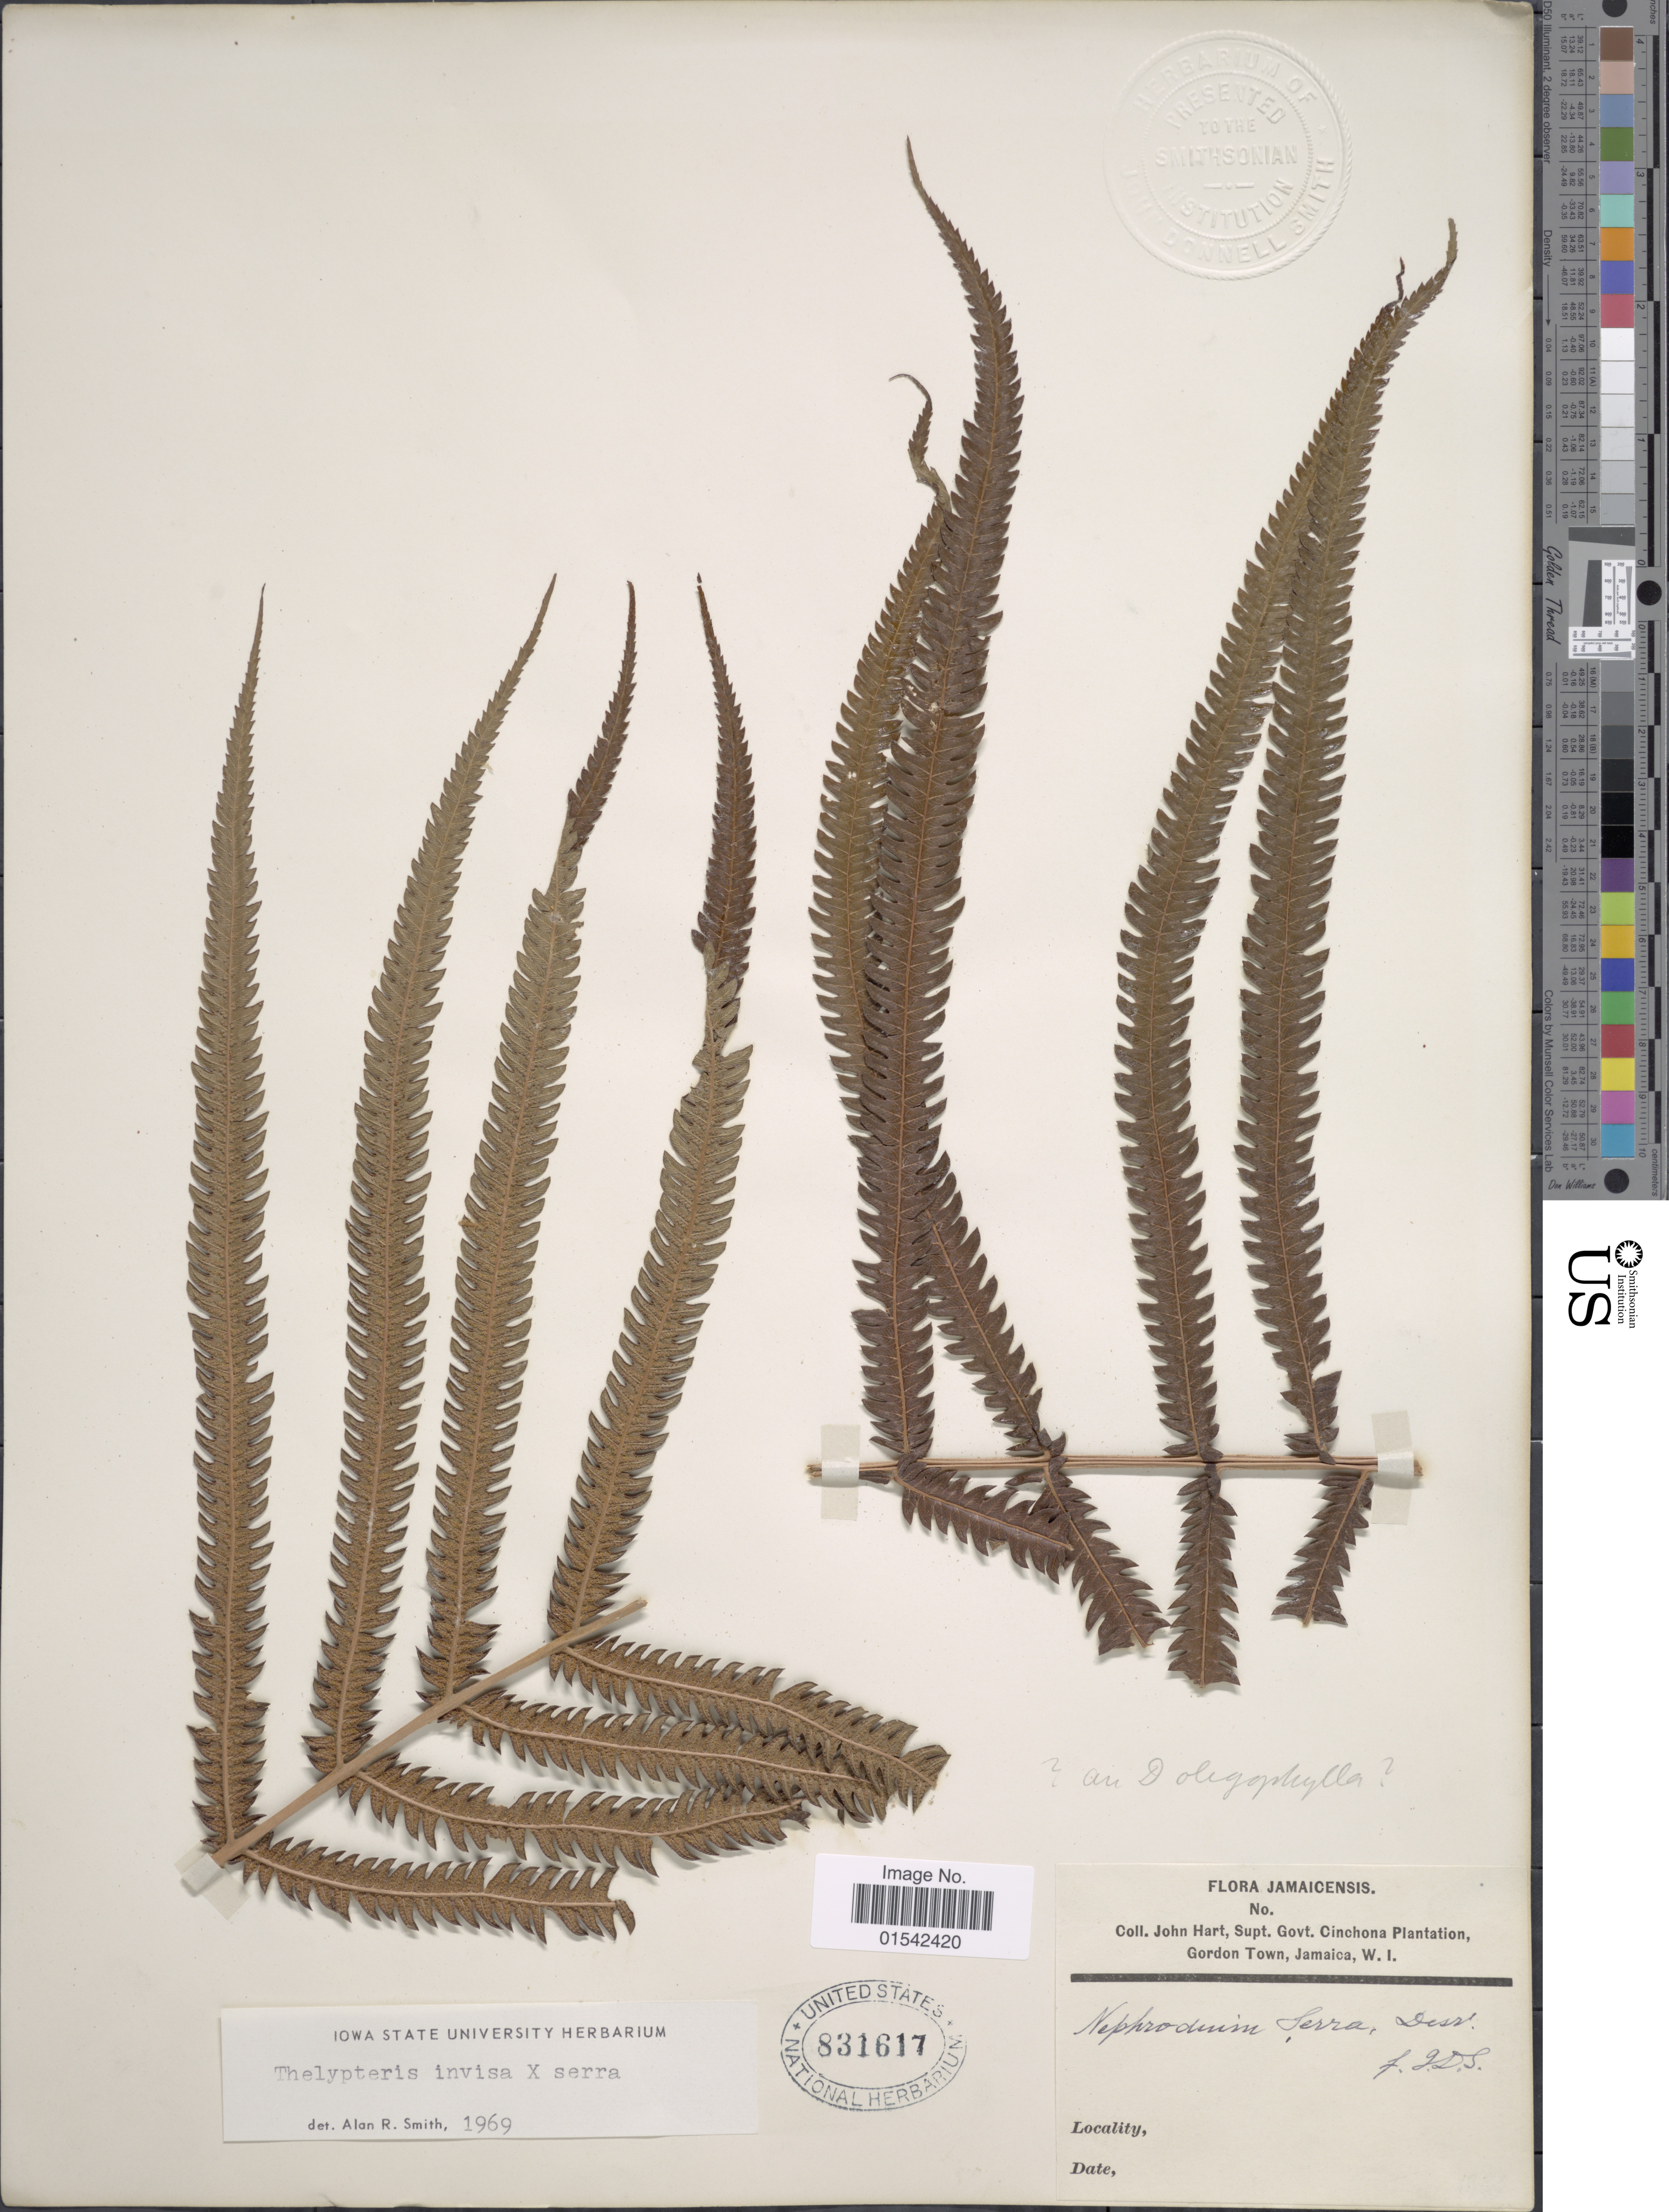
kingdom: Plantae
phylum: Tracheophyta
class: Polypodiopsida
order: Polypodiales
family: Thelypteridaceae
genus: Cyclosorus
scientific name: x C. serra (Sw.) Farw.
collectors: J. H. Hart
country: Jamaica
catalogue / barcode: US 831617